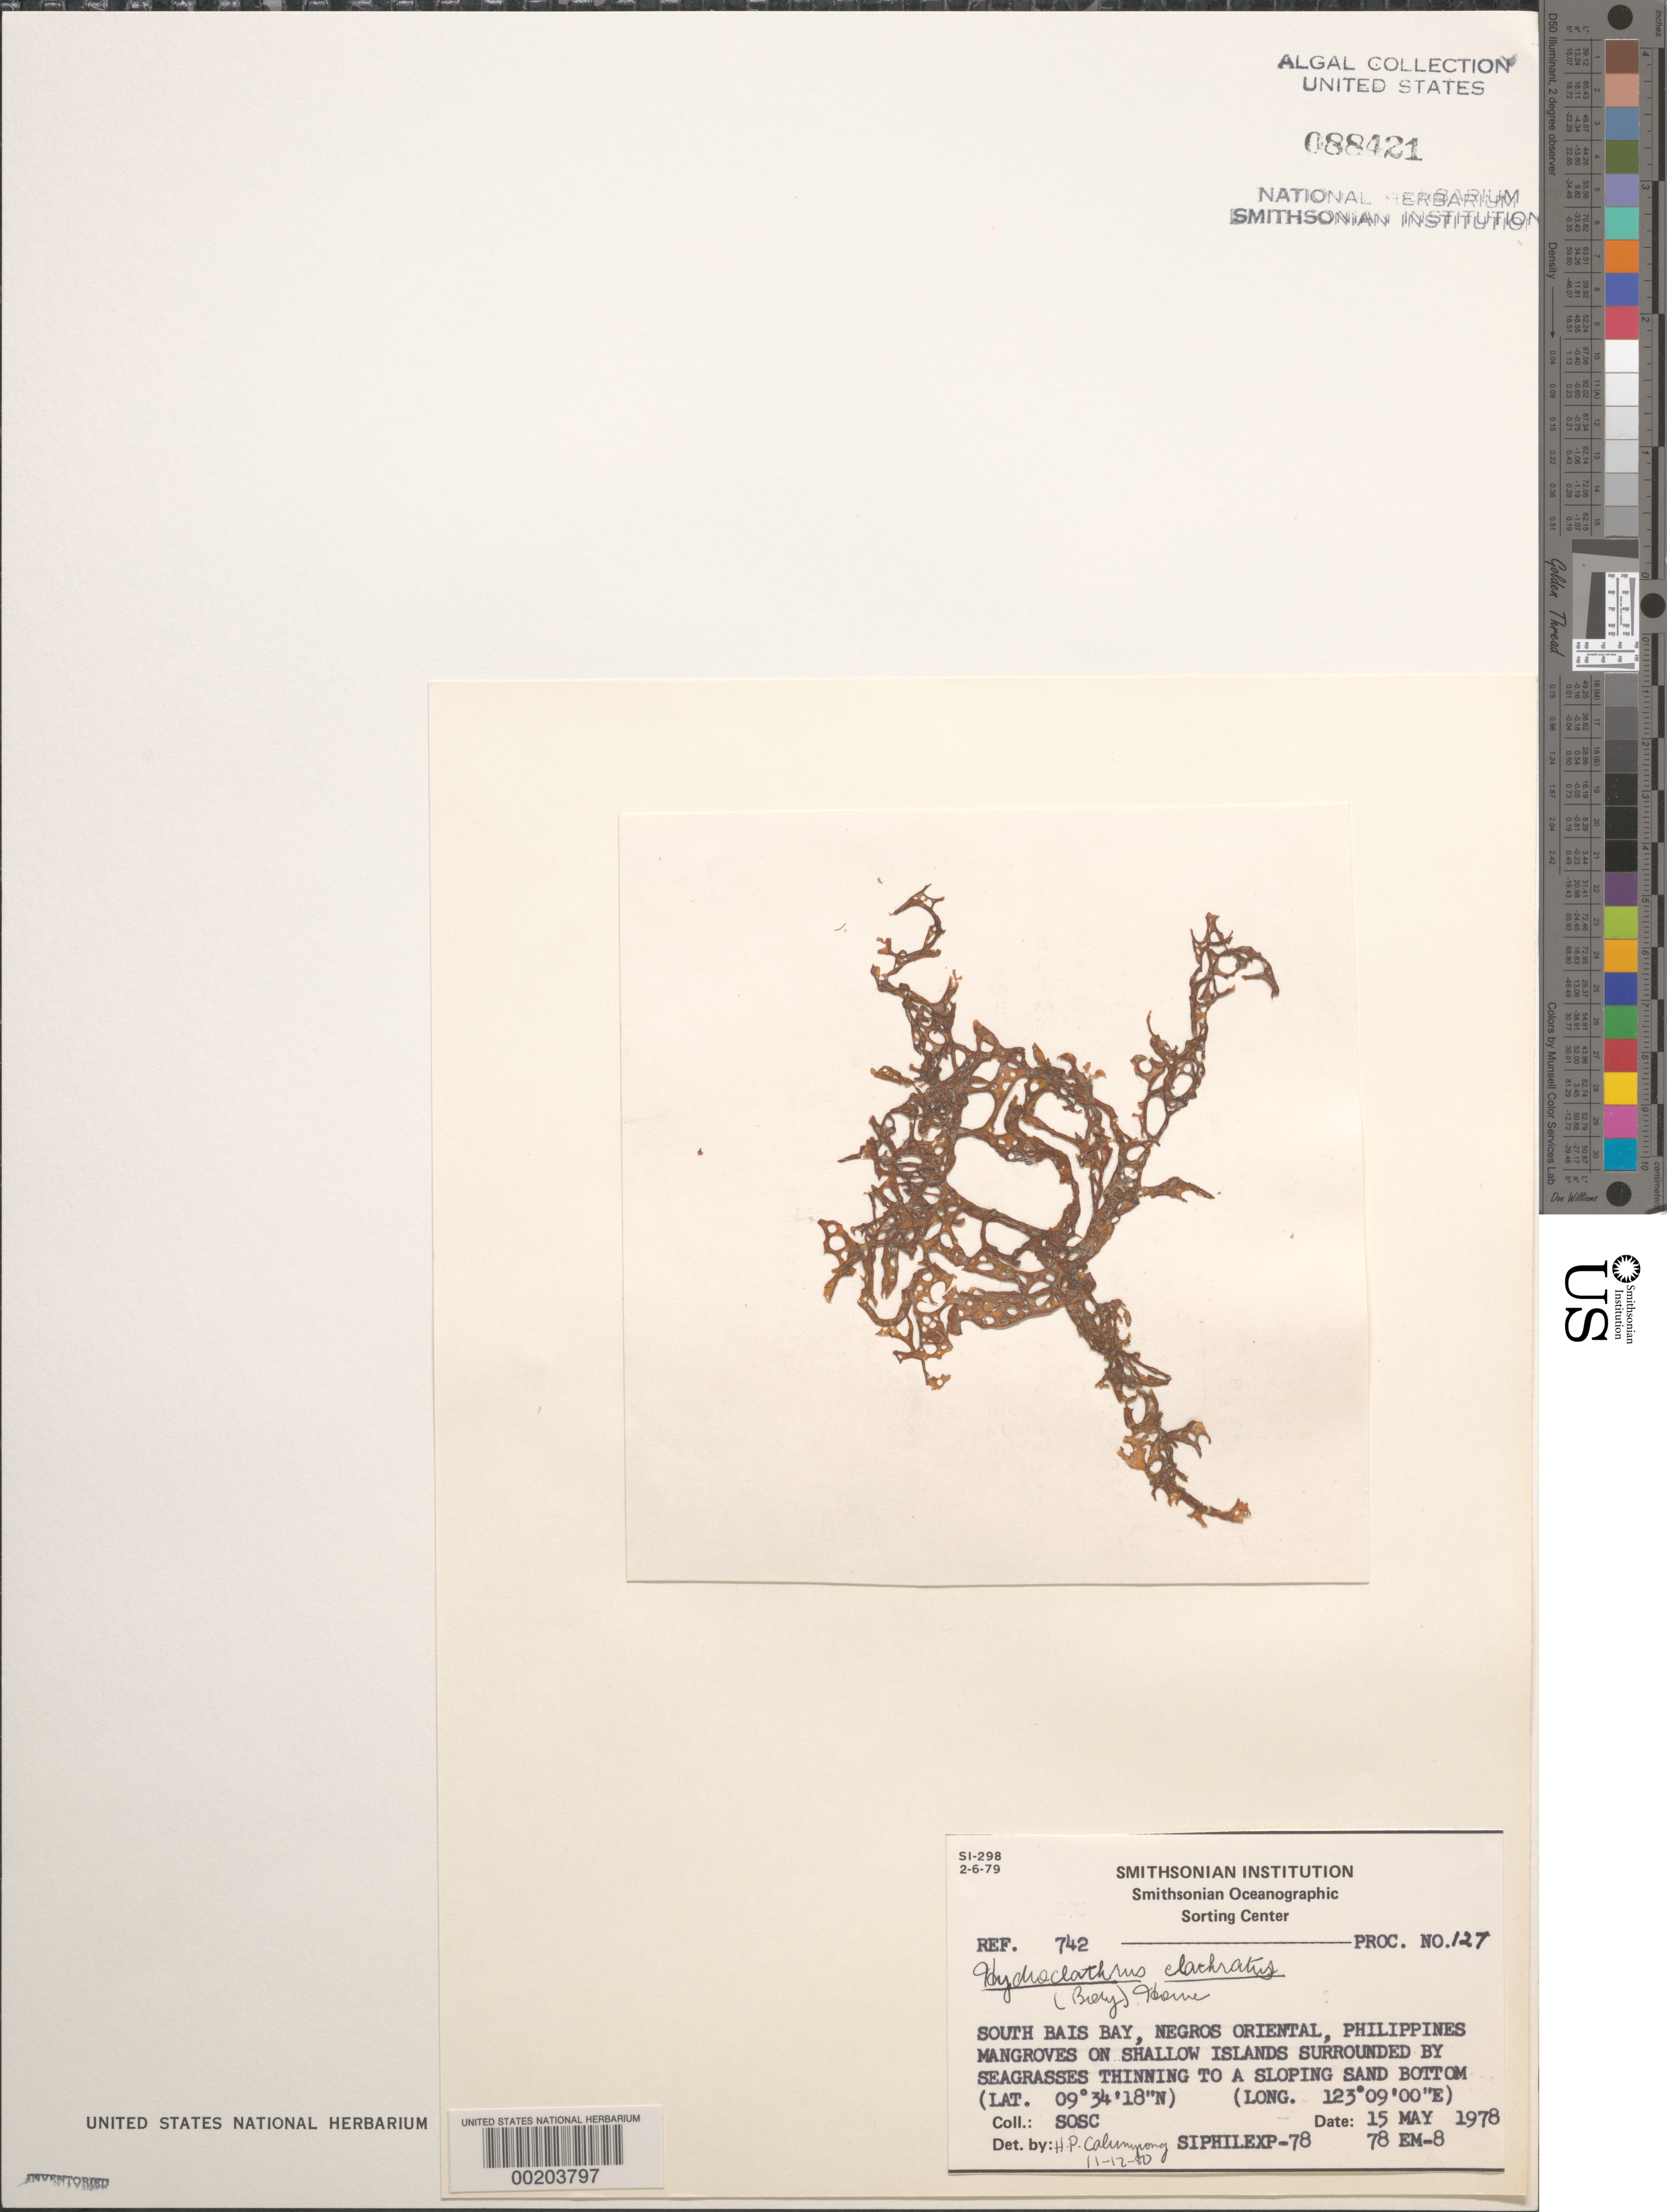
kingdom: Chromista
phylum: Ochrophyta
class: Phaeophyceae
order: Scytosiphonales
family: Scytosiphonaceae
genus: Hydroclathrus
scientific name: Hydroclathrus clathratus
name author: (C. Agardh) M. Howe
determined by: Calumpong, H. P.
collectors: SOSC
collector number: Station 78 Em-8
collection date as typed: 15 May 1978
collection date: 1978-05-15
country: Philippines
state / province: Central Visayas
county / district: Negros Oriental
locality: South bais bay, negros oriental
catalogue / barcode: US 88421